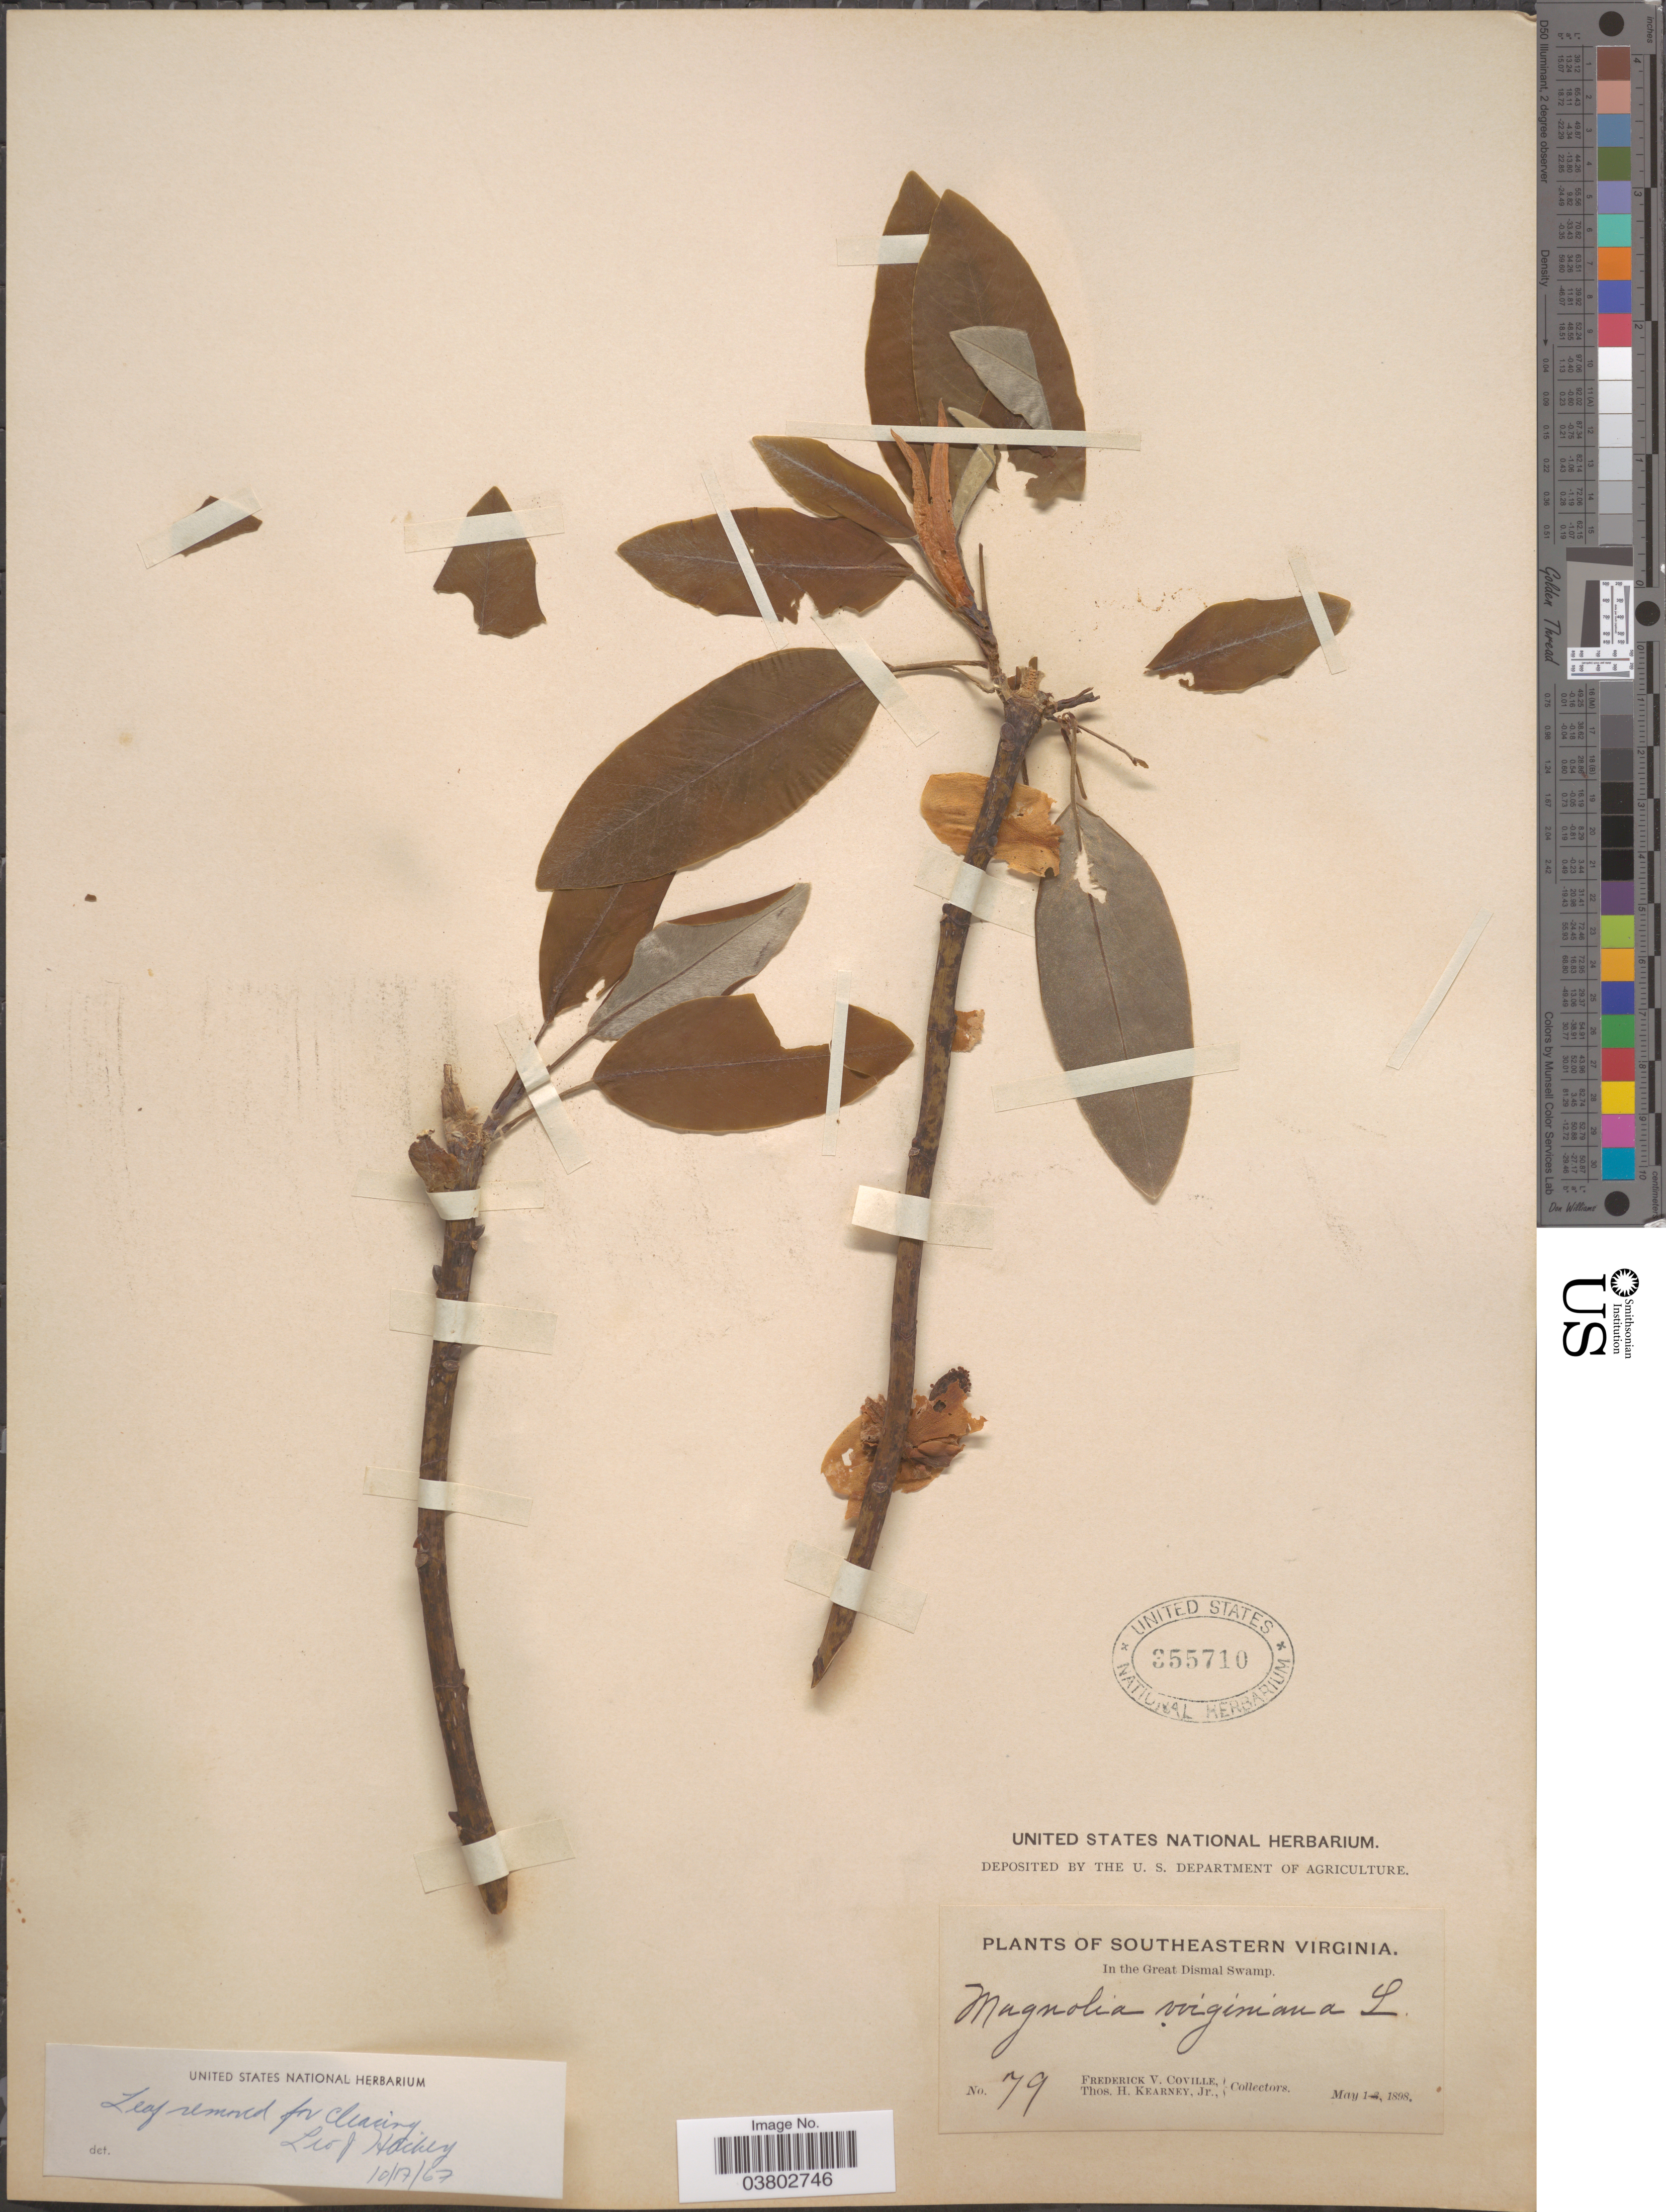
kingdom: Plantae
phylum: Tracheophyta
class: Magnoliopsida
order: Magnoliales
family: Magnoliaceae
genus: Magnolia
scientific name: Magnolia virginiana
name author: L.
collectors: F. V. Coville & T. H. Kearney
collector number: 79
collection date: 1898-05-01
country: United States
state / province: Virginia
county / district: City of Chesapeake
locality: Southeastern Virginia. In the Great Dismal Swamp.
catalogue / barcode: US 355710